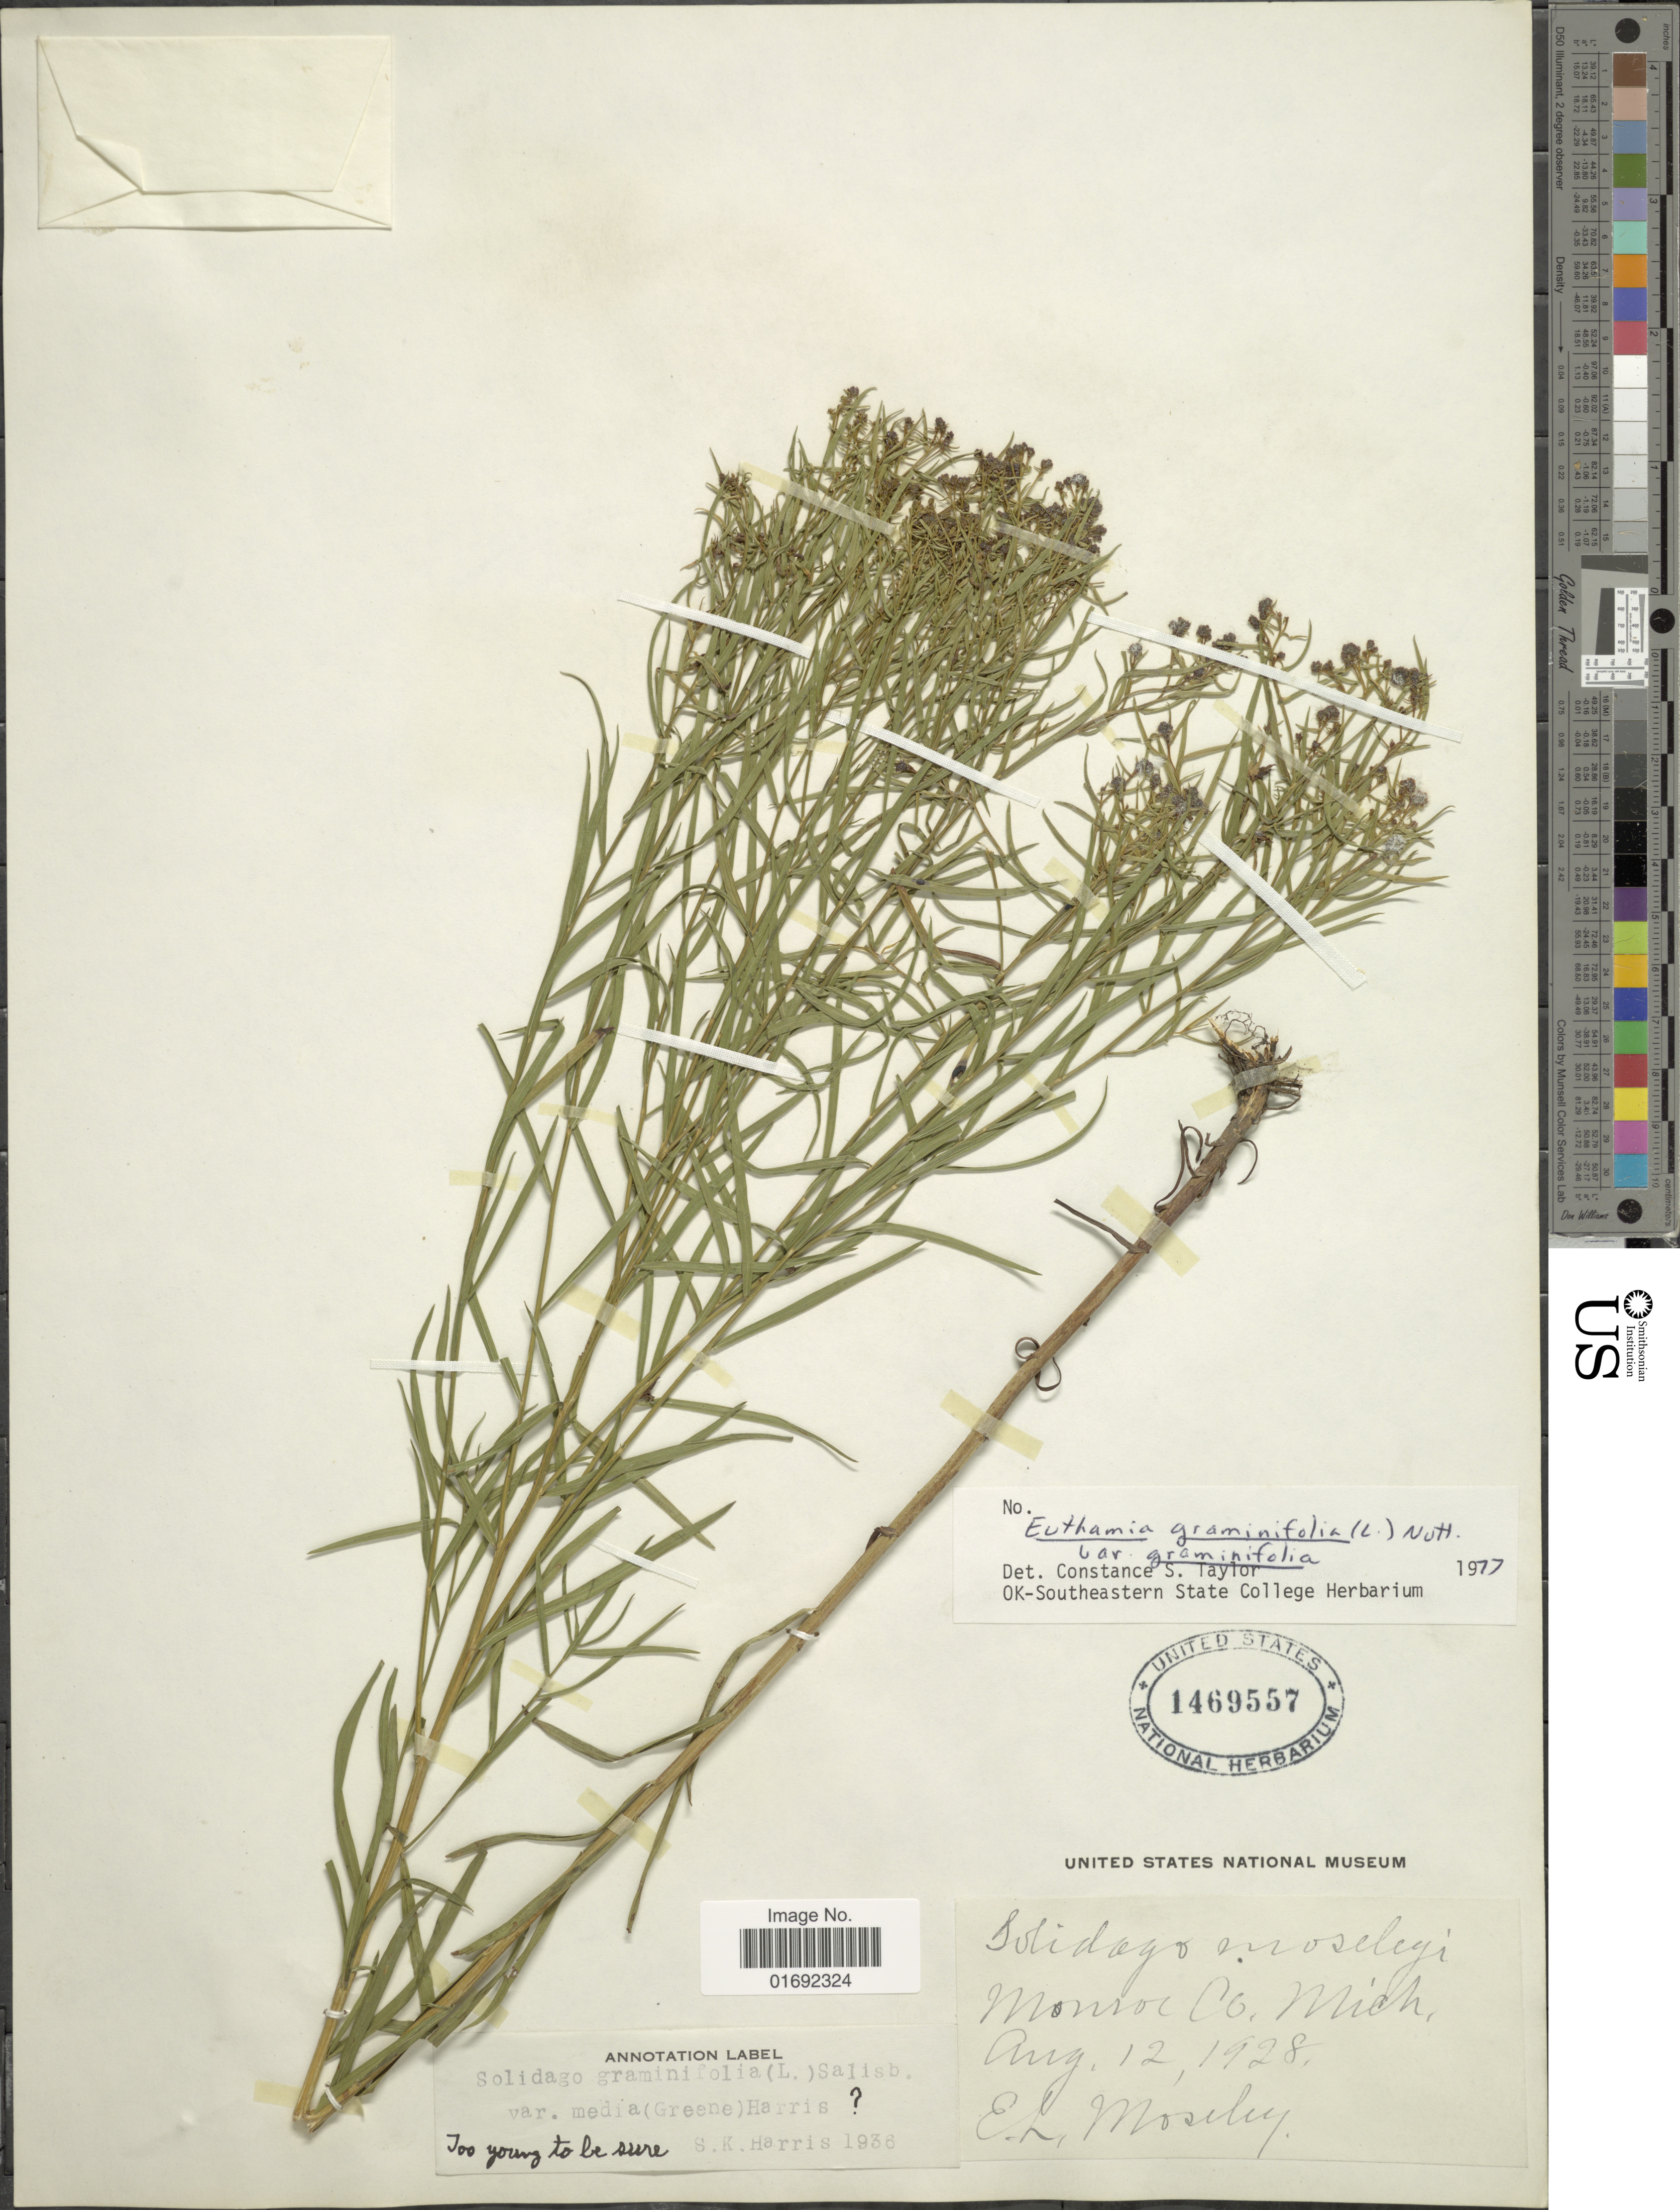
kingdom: Plantae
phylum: Tracheophyta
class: Magnoliopsida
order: Asterales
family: Asteraceae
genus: Euthamia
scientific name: Euthamia graminifolia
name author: (L.) Nutt.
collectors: E. Moseley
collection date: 1928-08-12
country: United States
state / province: Michigan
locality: Monroe Co.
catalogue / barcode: US 1469557